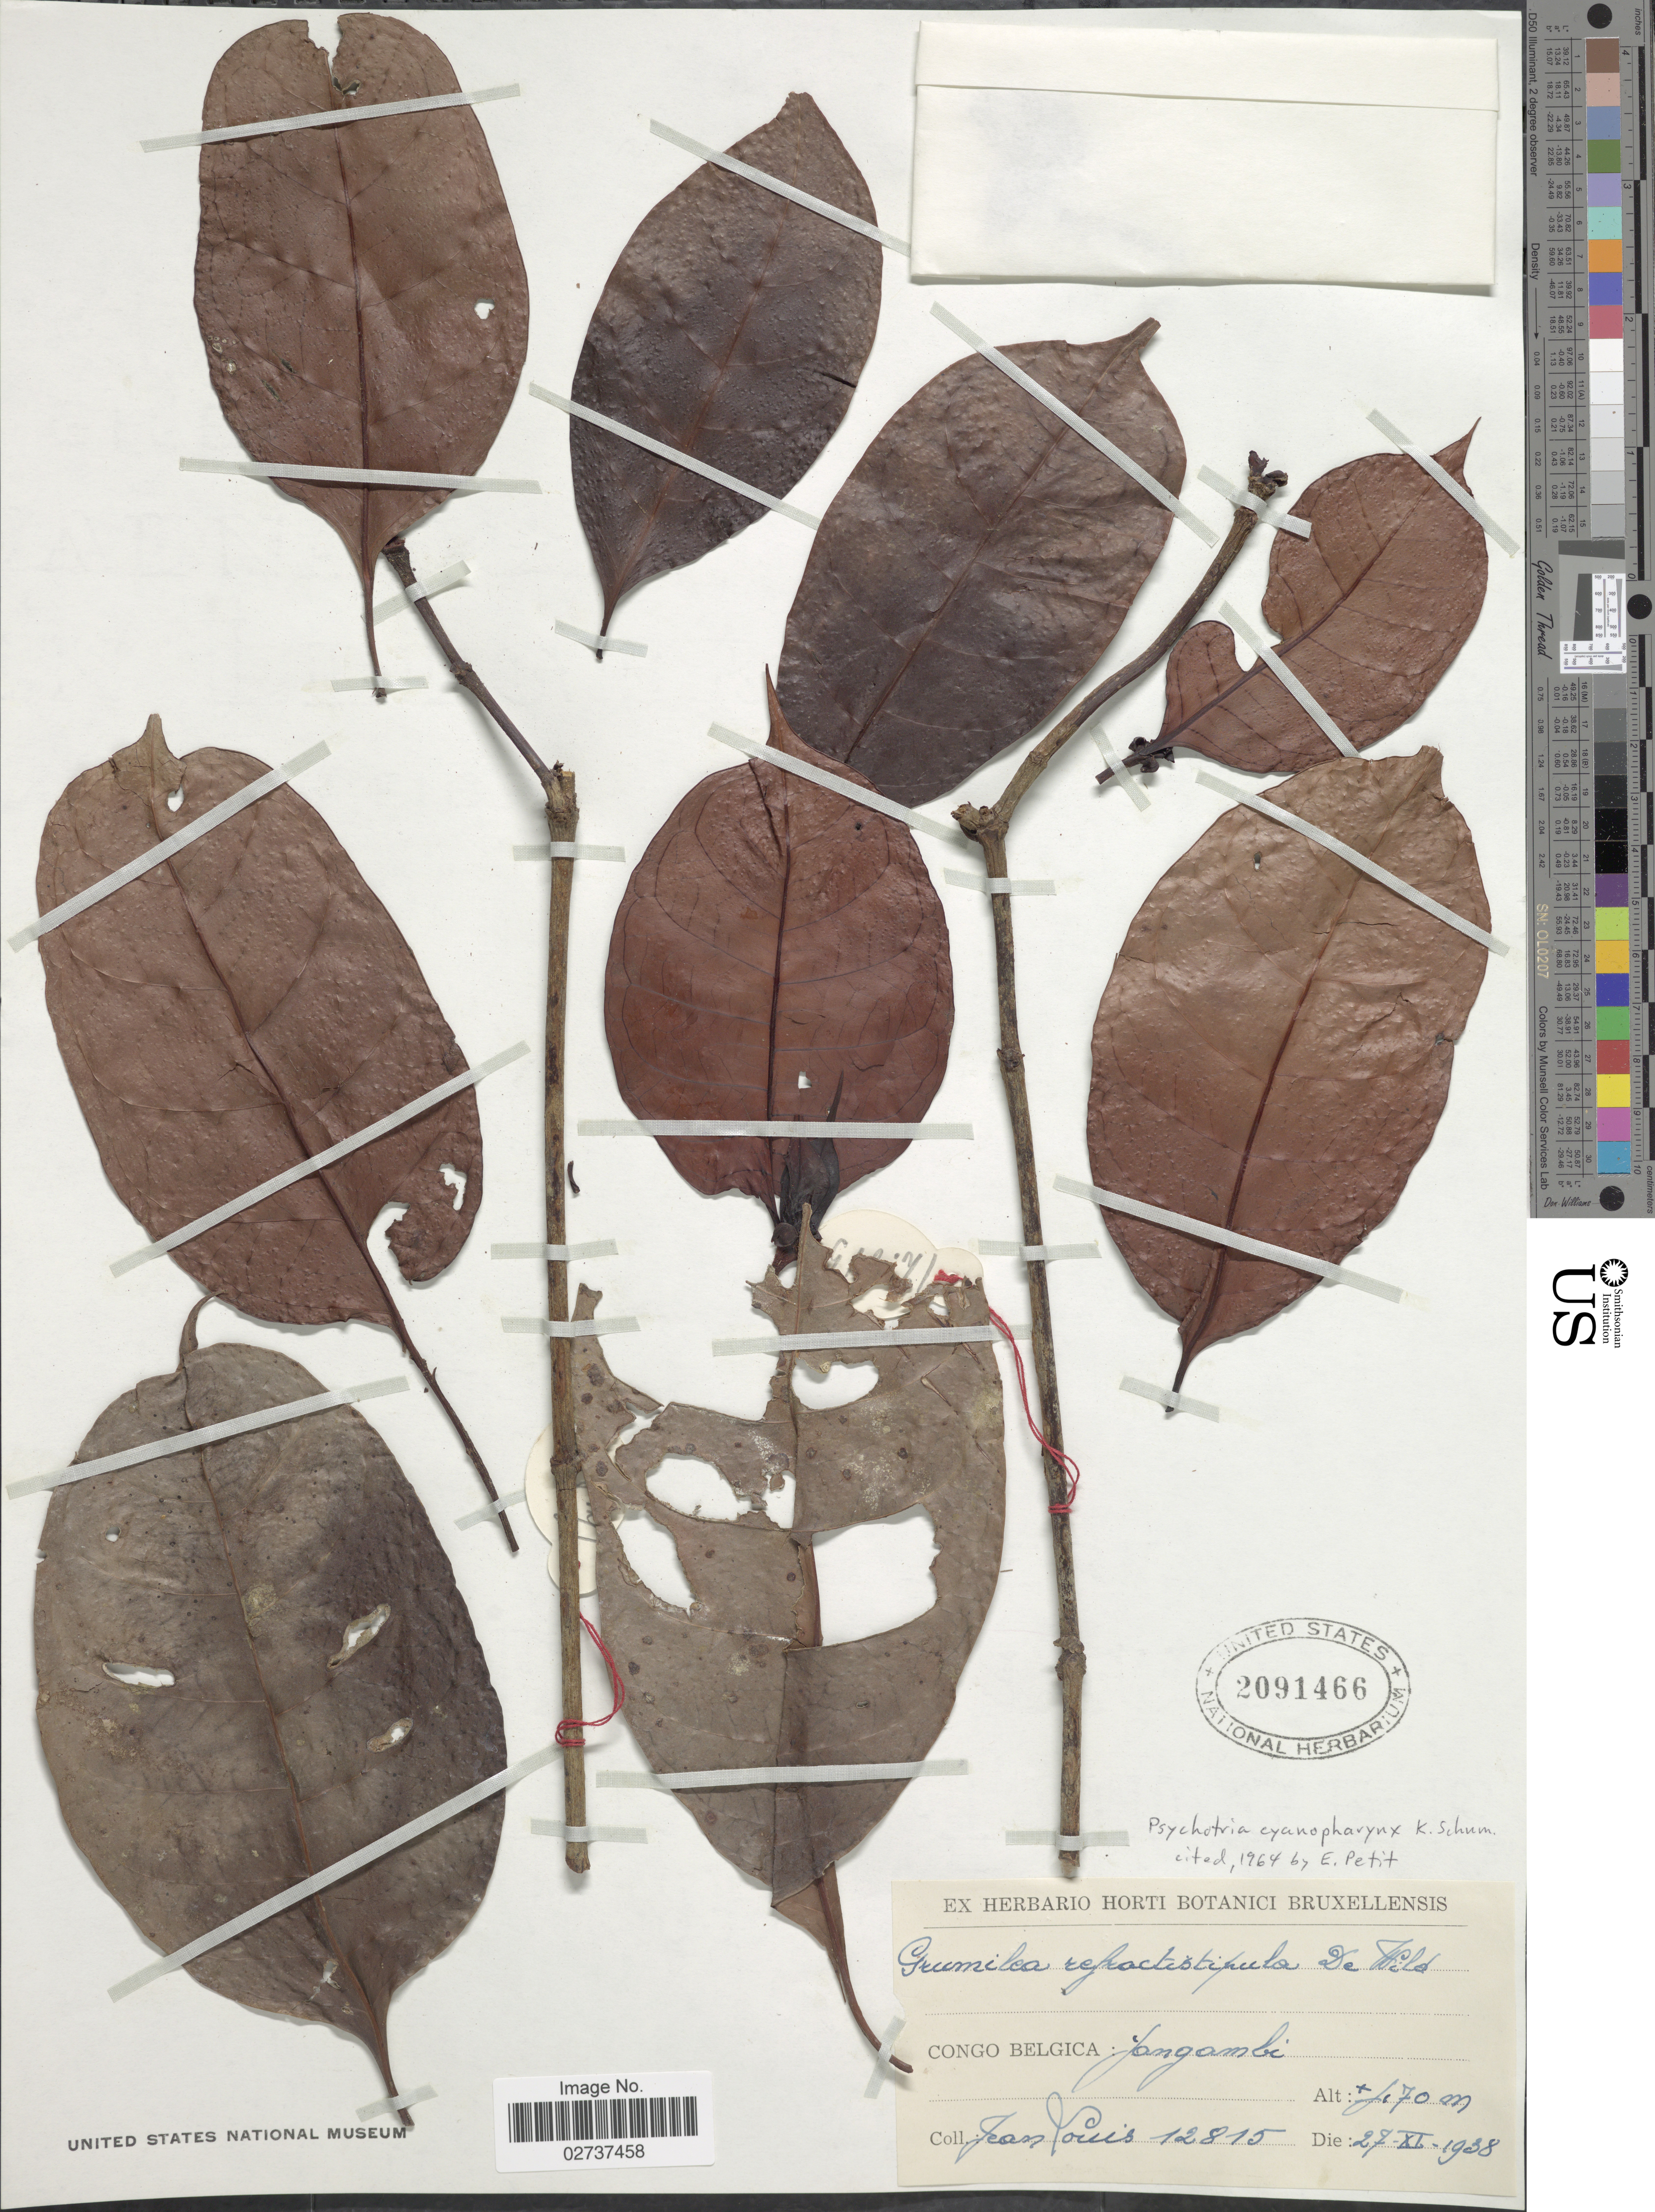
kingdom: Plantae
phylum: Tracheophyta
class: Magnoliopsida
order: Gentianales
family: Rubiaceae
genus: Psychotria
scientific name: Psychotria cyanopharynx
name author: K. Schum.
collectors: J. Louis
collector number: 12815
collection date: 1938-11-27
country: Congo, Democratic Republic of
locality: Congo Belgica: Yangambi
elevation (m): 470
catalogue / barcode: US 2091466